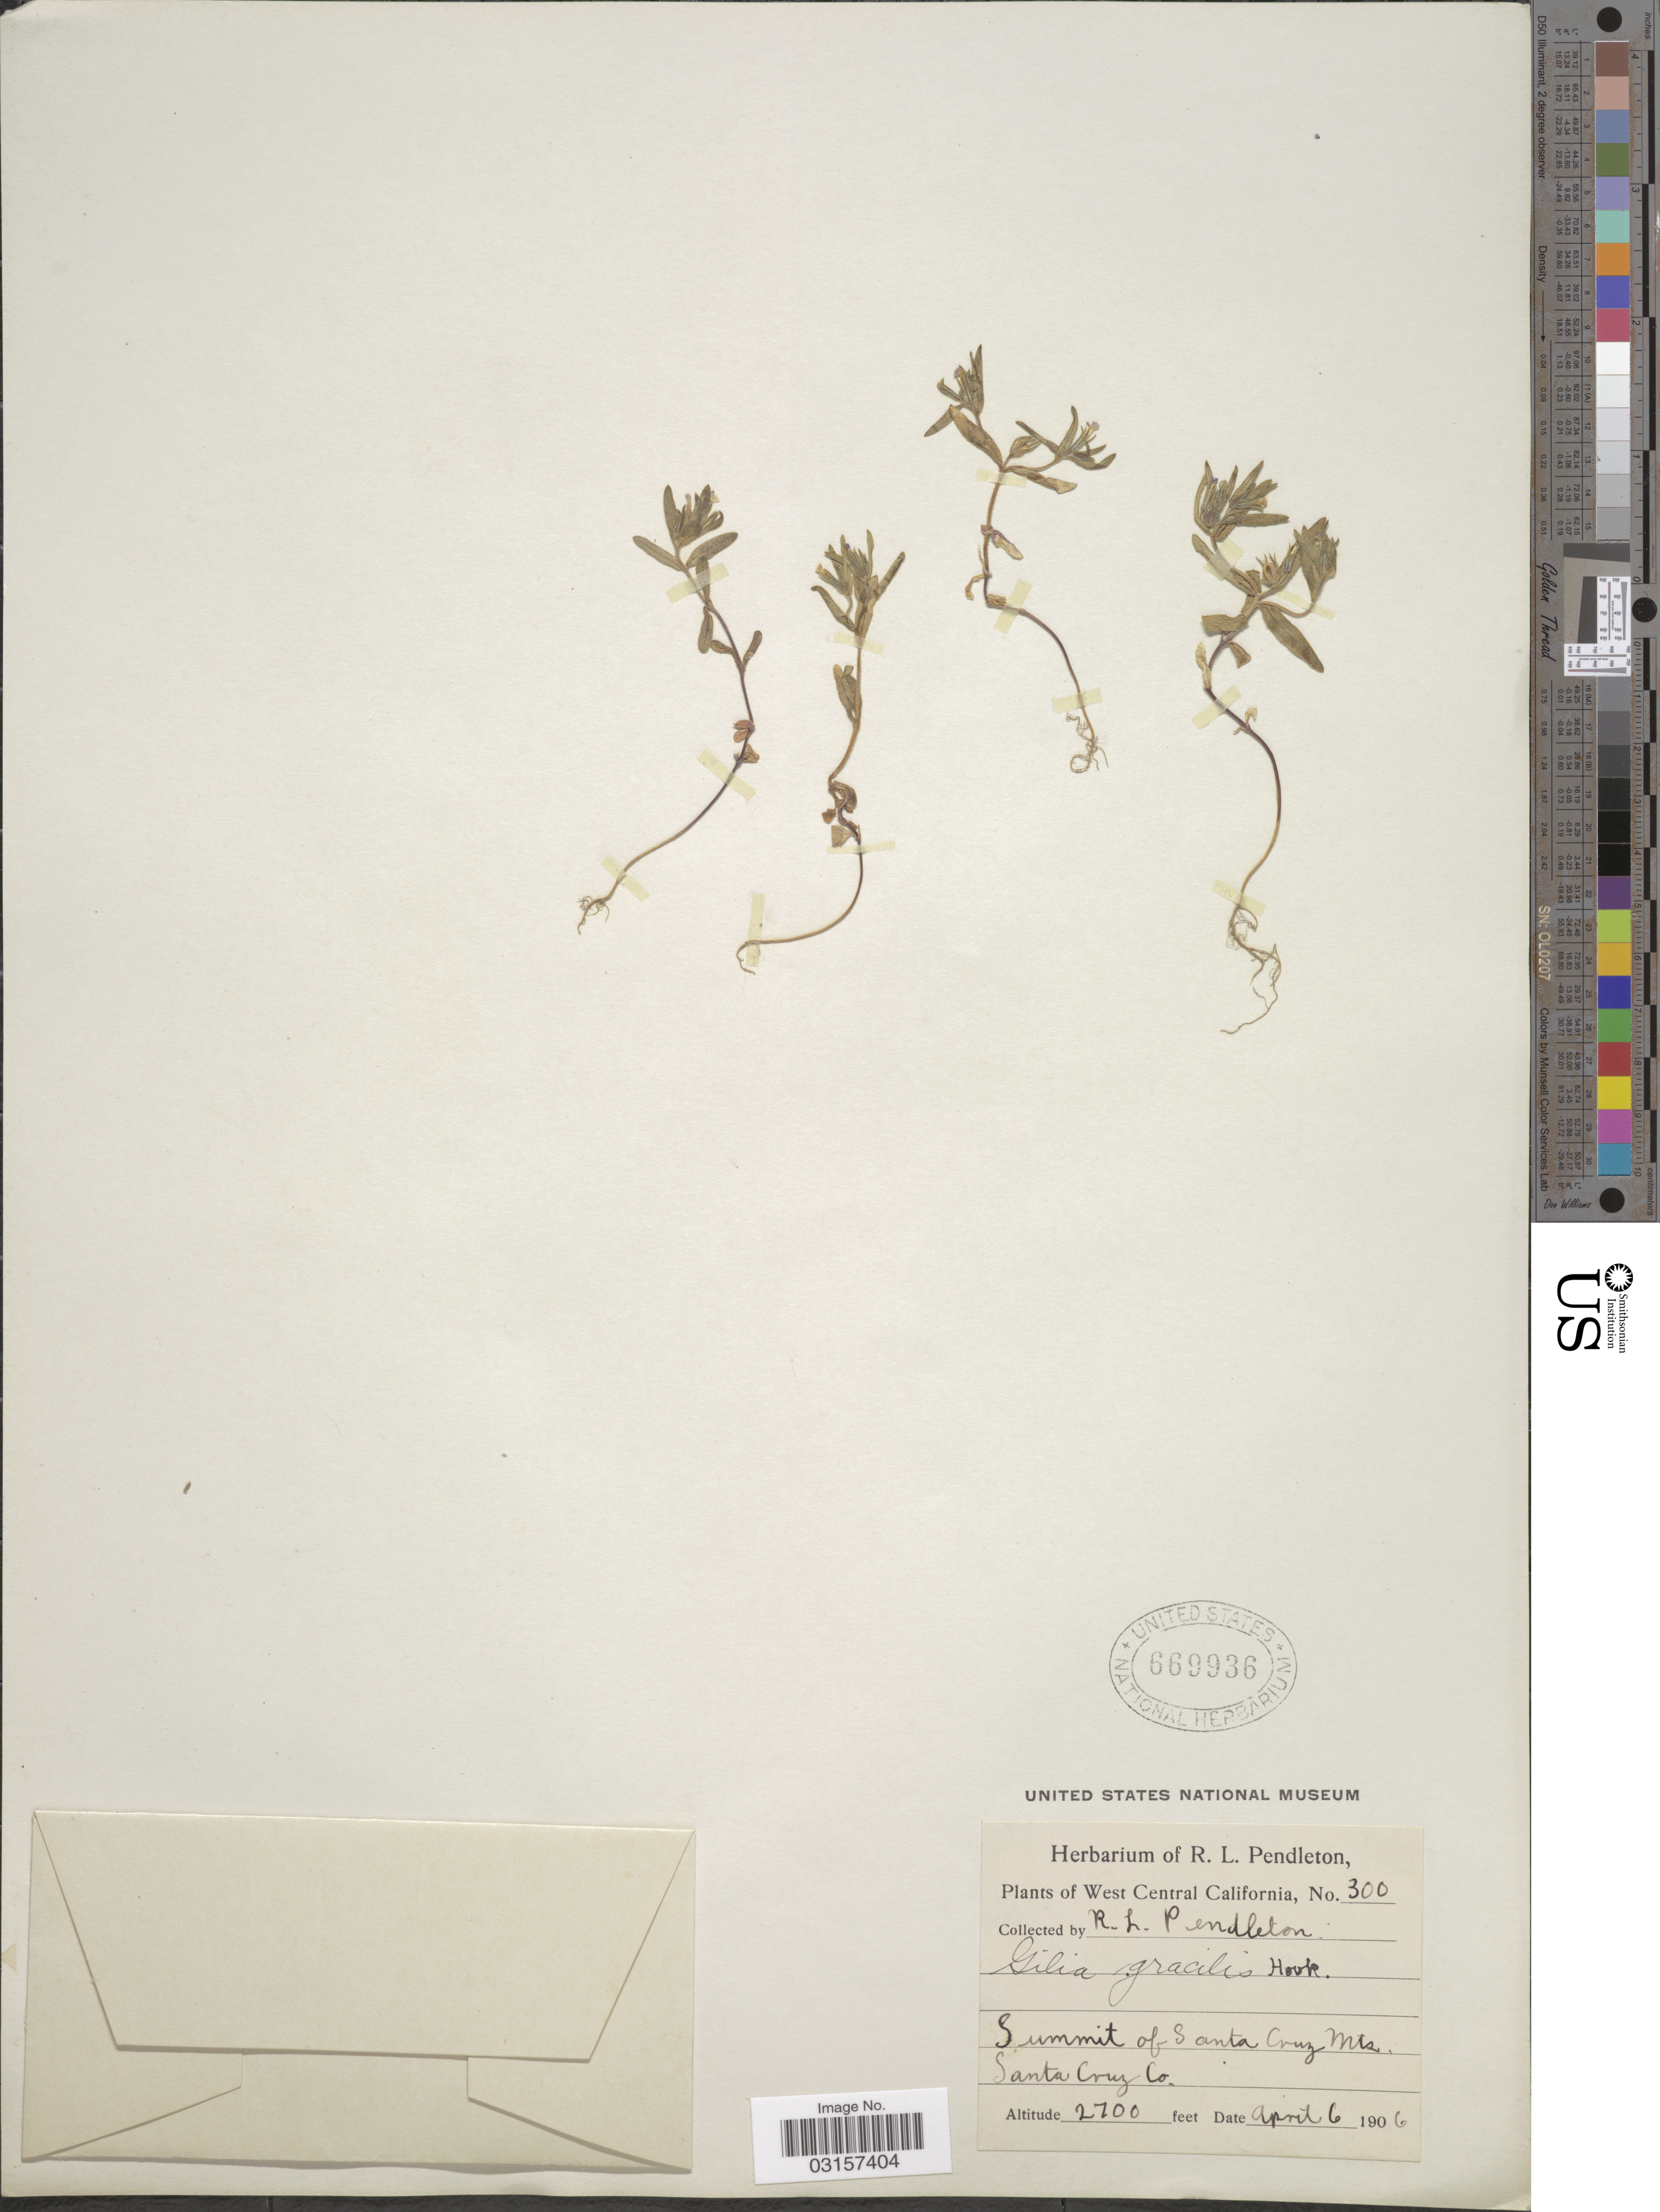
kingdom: Plantae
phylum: Tracheophyta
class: Magnoliopsida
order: Ericales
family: Polemoniaceae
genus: Microsteris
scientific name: Microsteris gracilis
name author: (Hook.) Greene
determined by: (US) Smithsonian Institution - National Museum of Natural History - Department of Botany (UNITED STATES)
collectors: R. Pendleton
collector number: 300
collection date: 1906-04-06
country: United States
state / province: California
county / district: Santa Cruz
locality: West Central California, Summit of Santa Cruz Mts., Santa Cruz Co.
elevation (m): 823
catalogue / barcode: US 669936